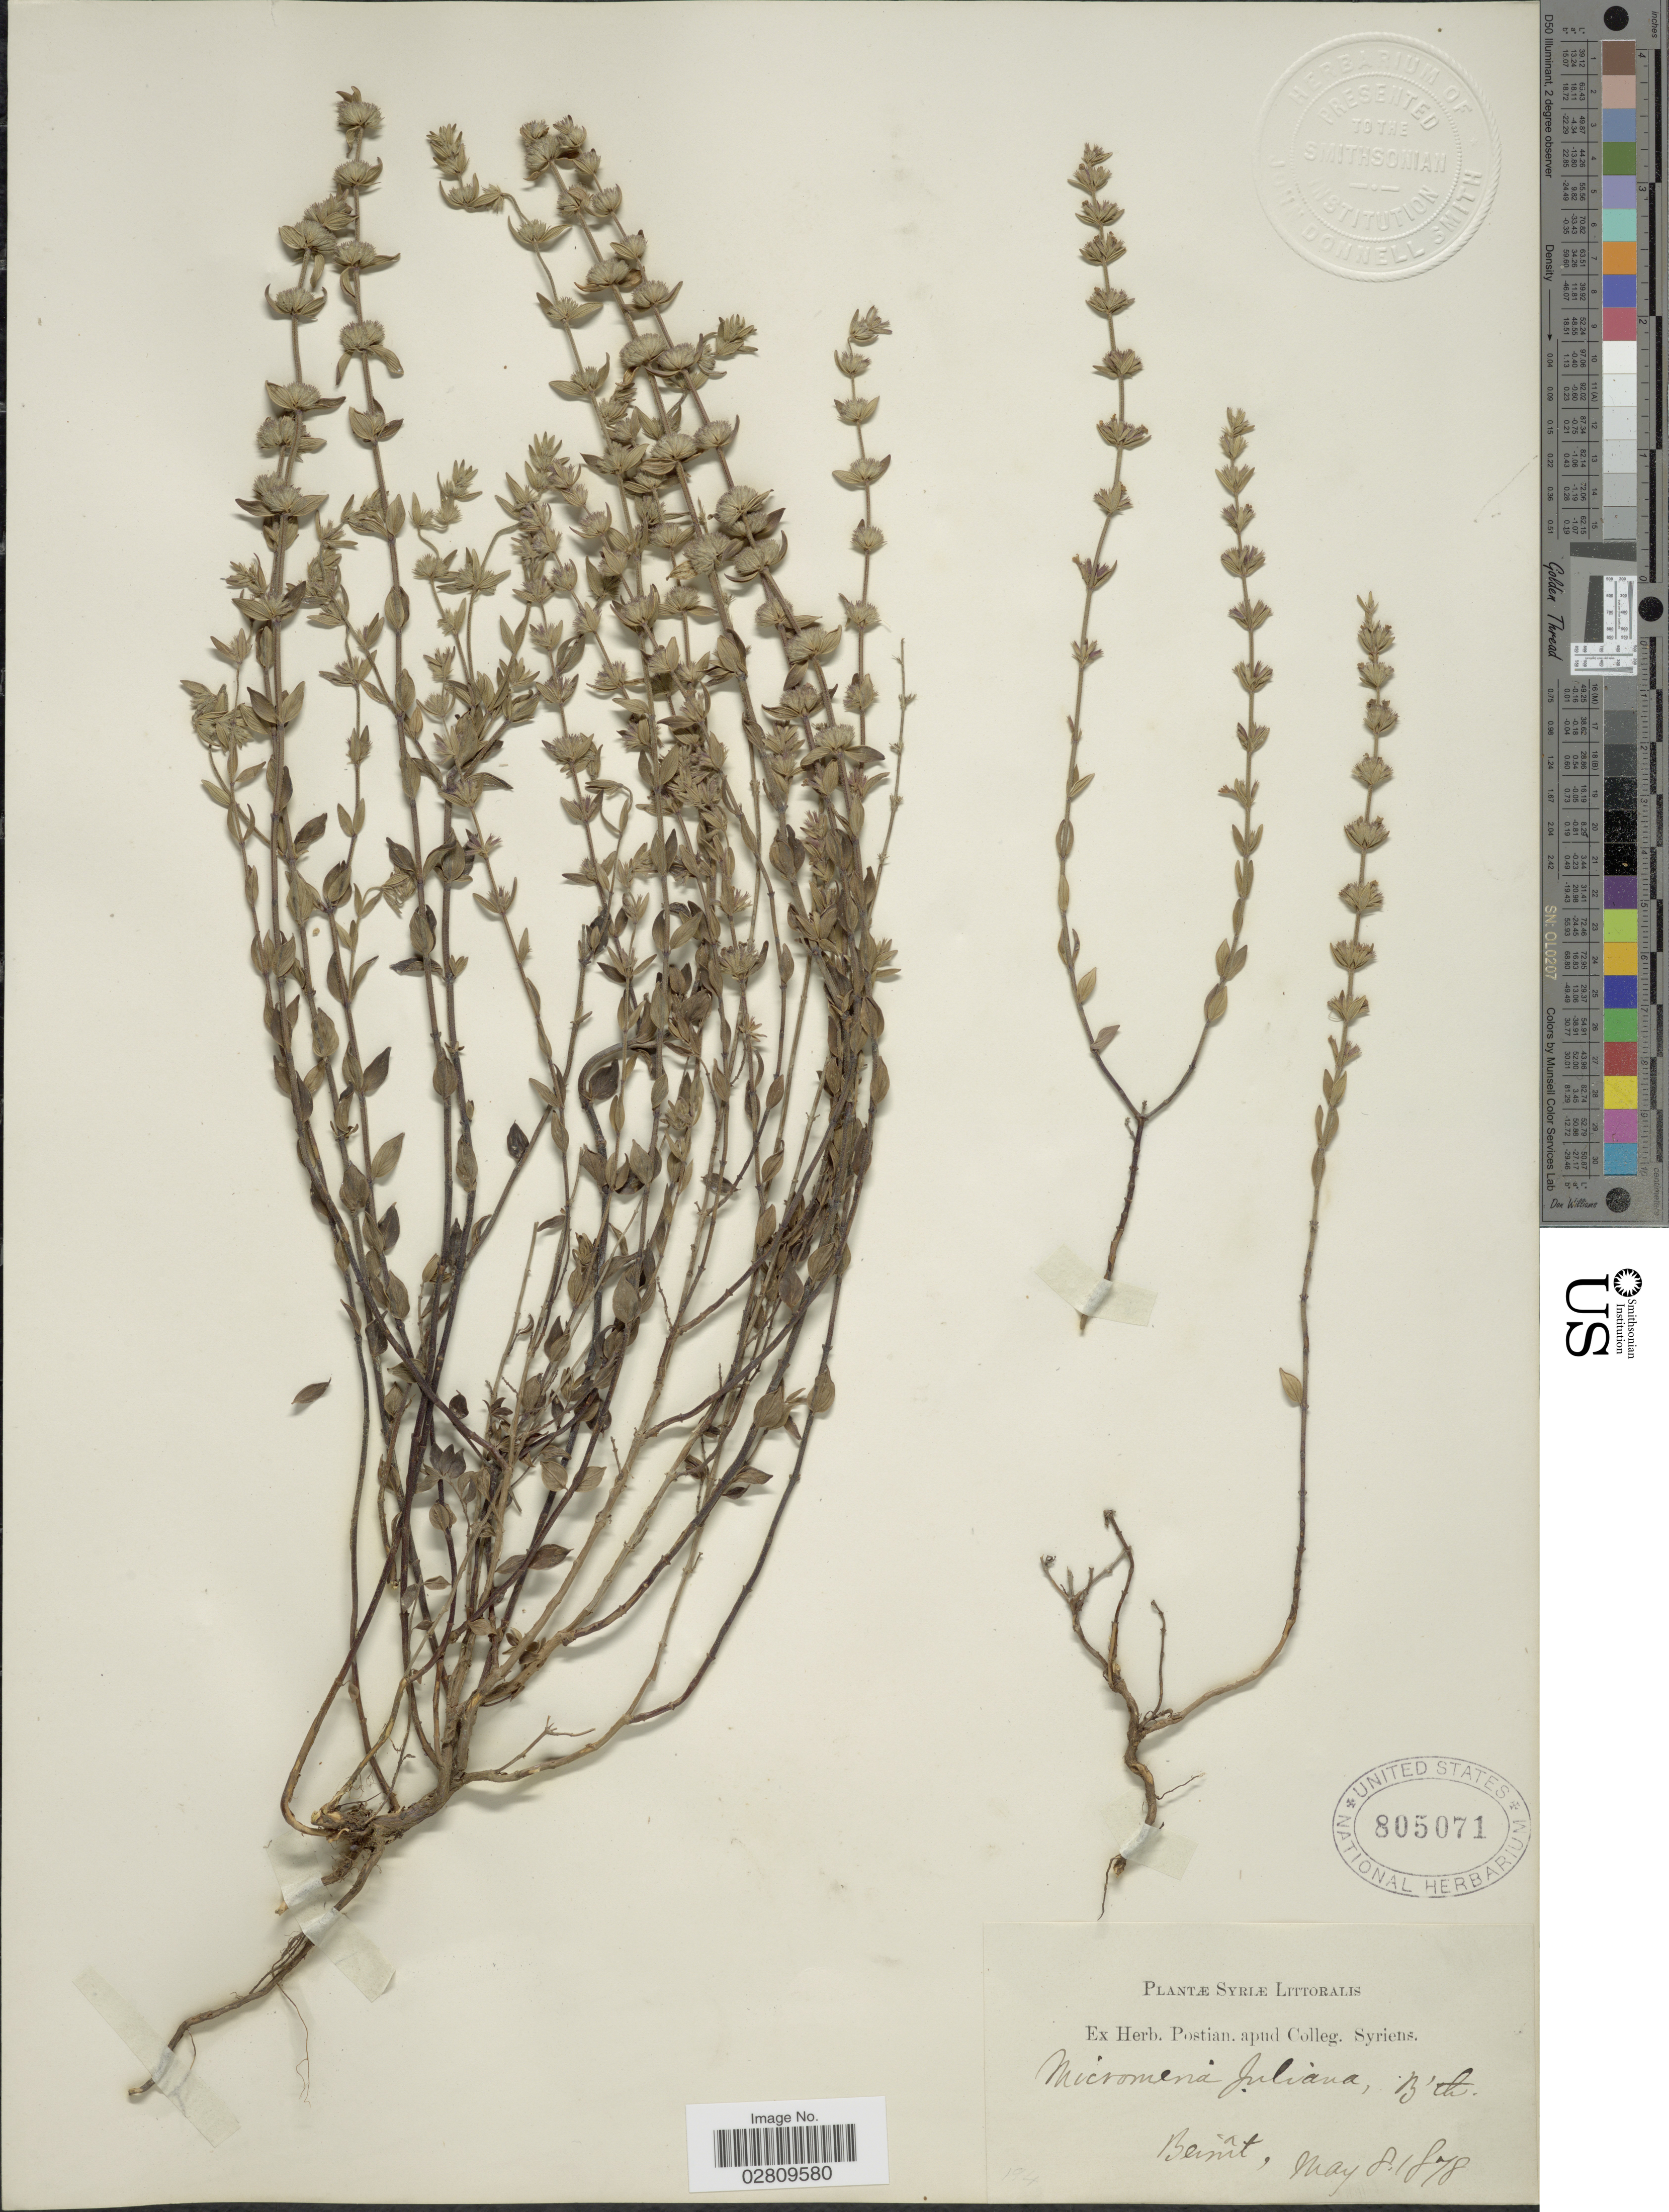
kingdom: Plantae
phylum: Tracheophyta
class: Magnoliopsida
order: Lamiales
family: Lamiaceae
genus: Micromeria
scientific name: Micromeria juliana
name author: (L.) Benth. ex Rchb.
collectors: ex herb. Postian. apud Colleg. Syriens. Protest. USE "Fannie P. A. Shepard" (10308853) AS PRIMARY COLLECTOR INSTEAD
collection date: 1878-05-08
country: Lebanon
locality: Syriæ Littoralis. Beirut.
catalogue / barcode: US 805071